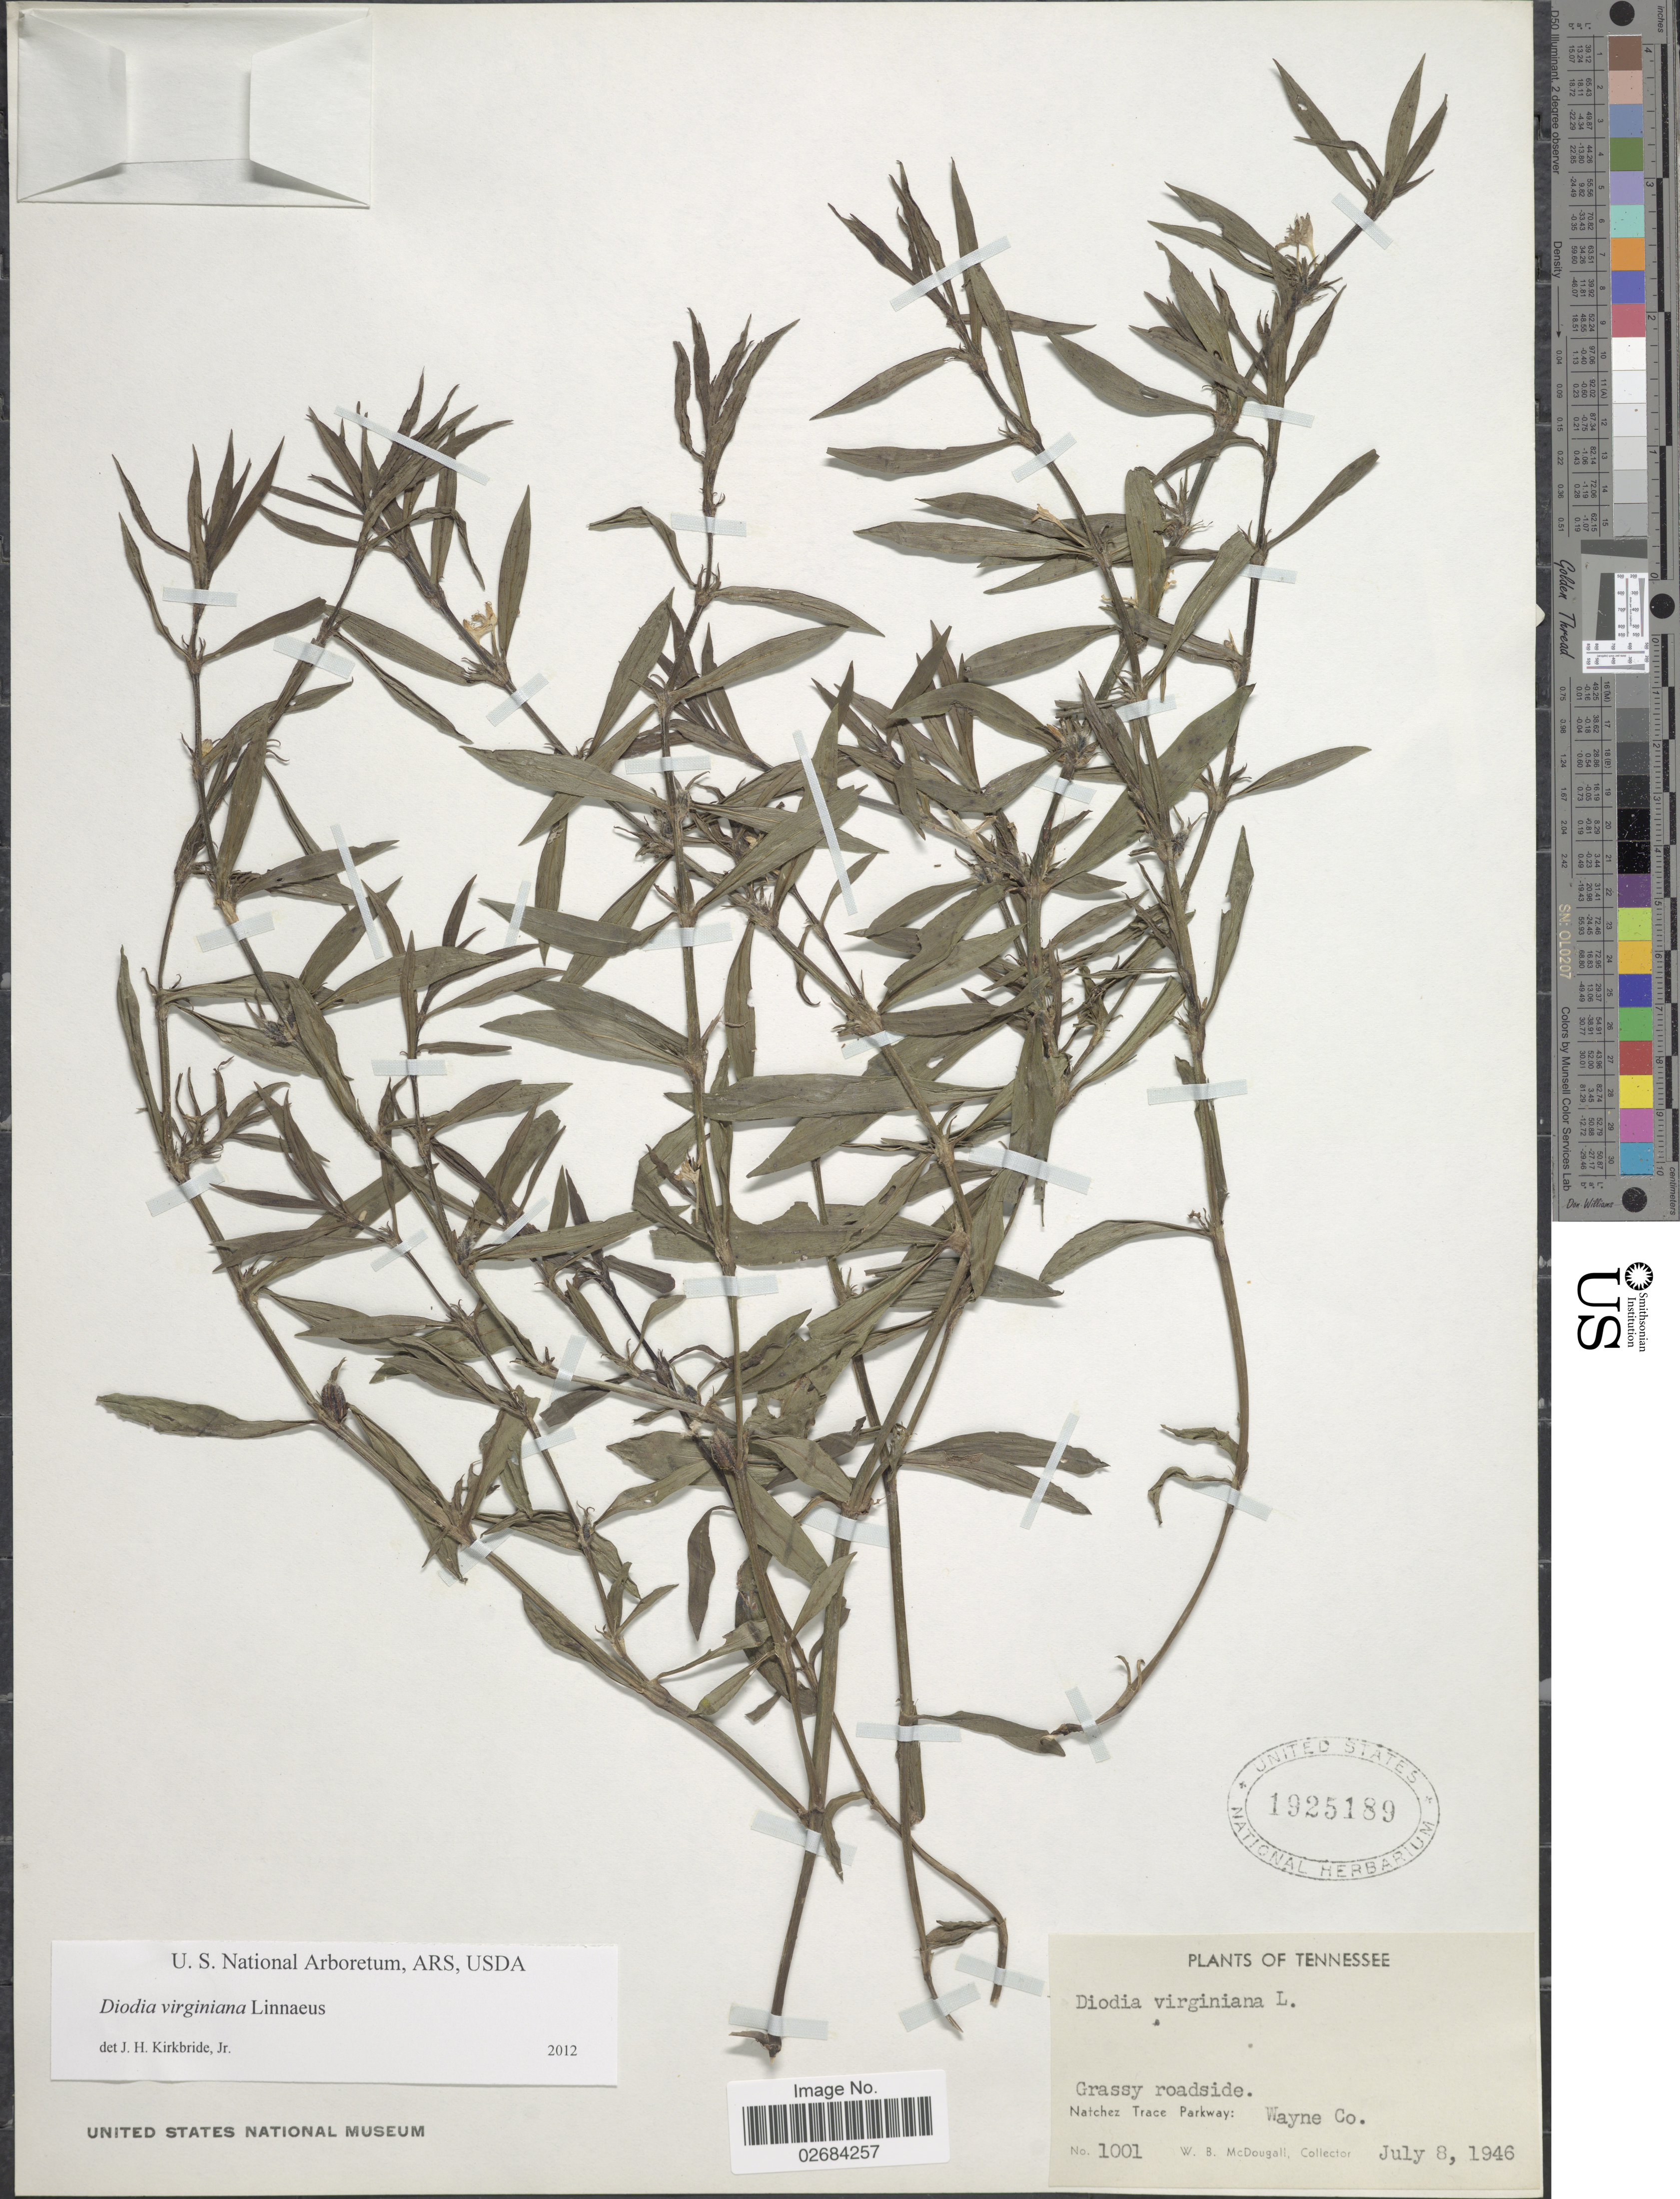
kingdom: Plantae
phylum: Tracheophyta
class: Magnoliopsida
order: Gentianales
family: Rubiaceae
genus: Diodia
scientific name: Diodia virginiana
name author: L.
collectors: W. B. McDougall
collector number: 1001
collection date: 1946-07-08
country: United States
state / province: Tennessee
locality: Natchez Trace Parkway: Wayne Co.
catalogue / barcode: US 1925189